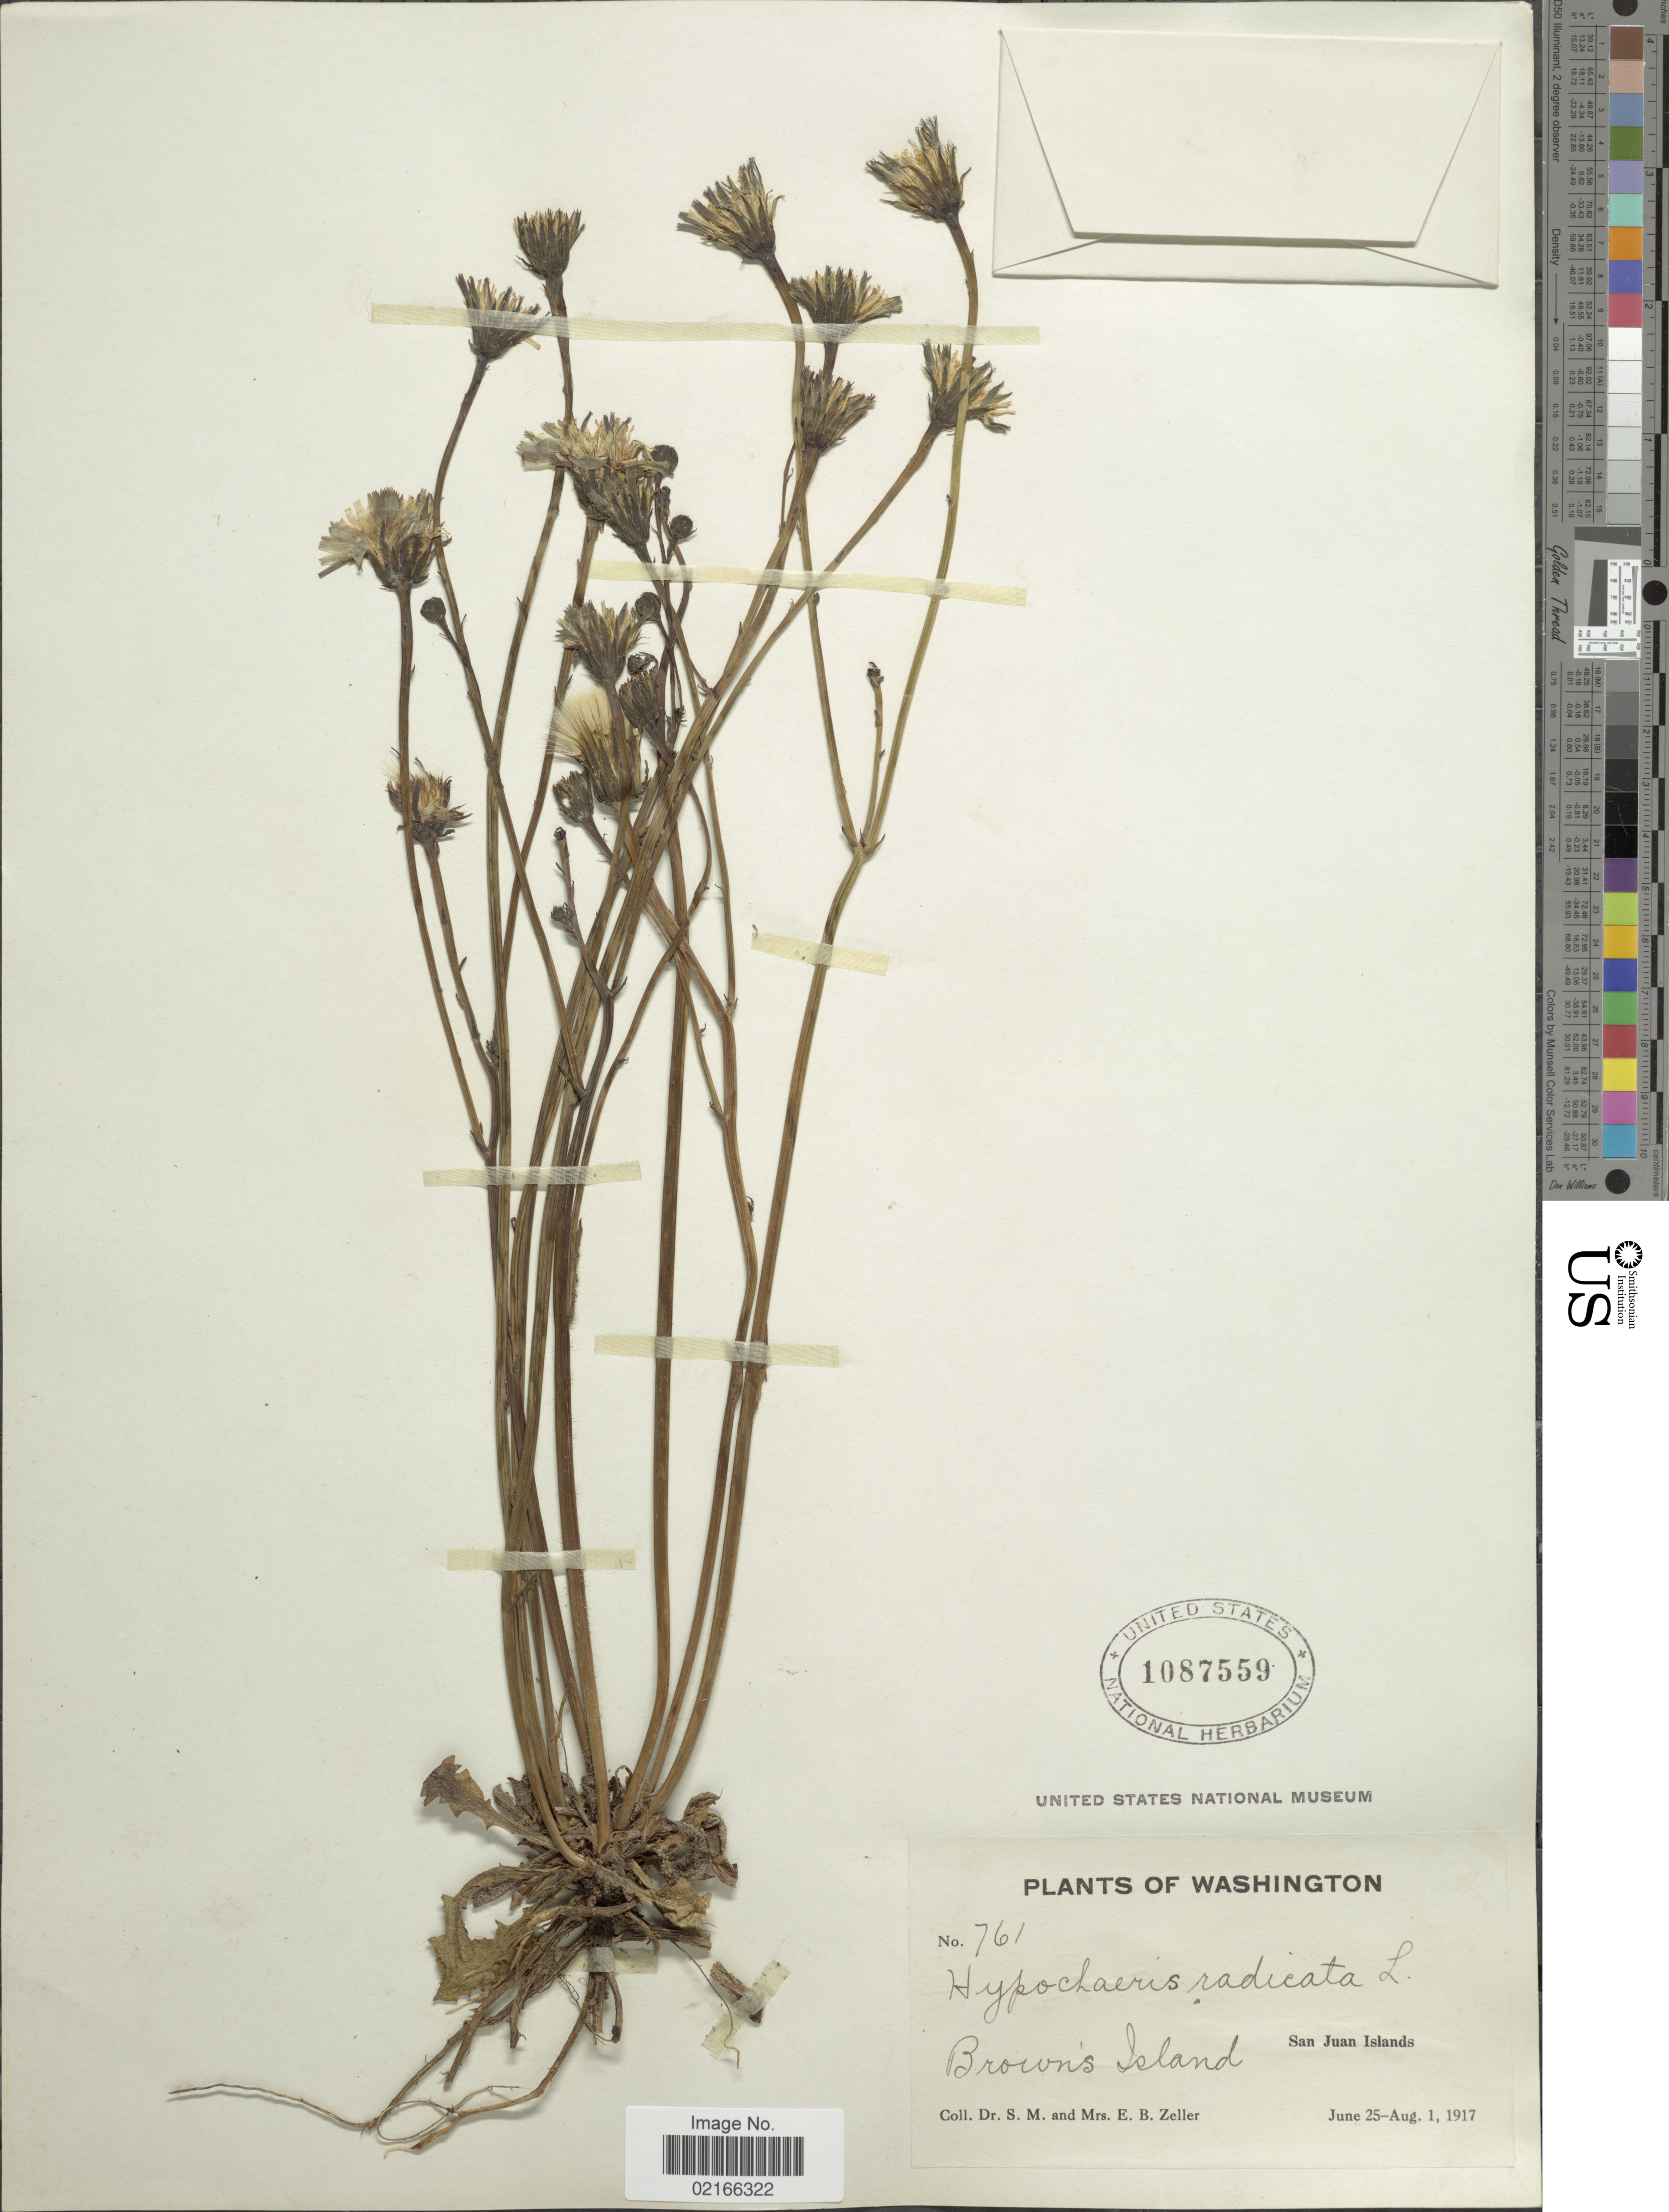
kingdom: Plantae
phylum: Tracheophyta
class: Magnoliopsida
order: Asterales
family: Asteraceae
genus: Hypochaeris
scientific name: Hypochaeris radicata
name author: L.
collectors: S. Zeller & E. Zeller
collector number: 761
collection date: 1917-06-25/1917-08-01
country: United States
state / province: Washington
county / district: San Juan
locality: Brown's Island, San Juan Islands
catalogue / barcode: US 1087559